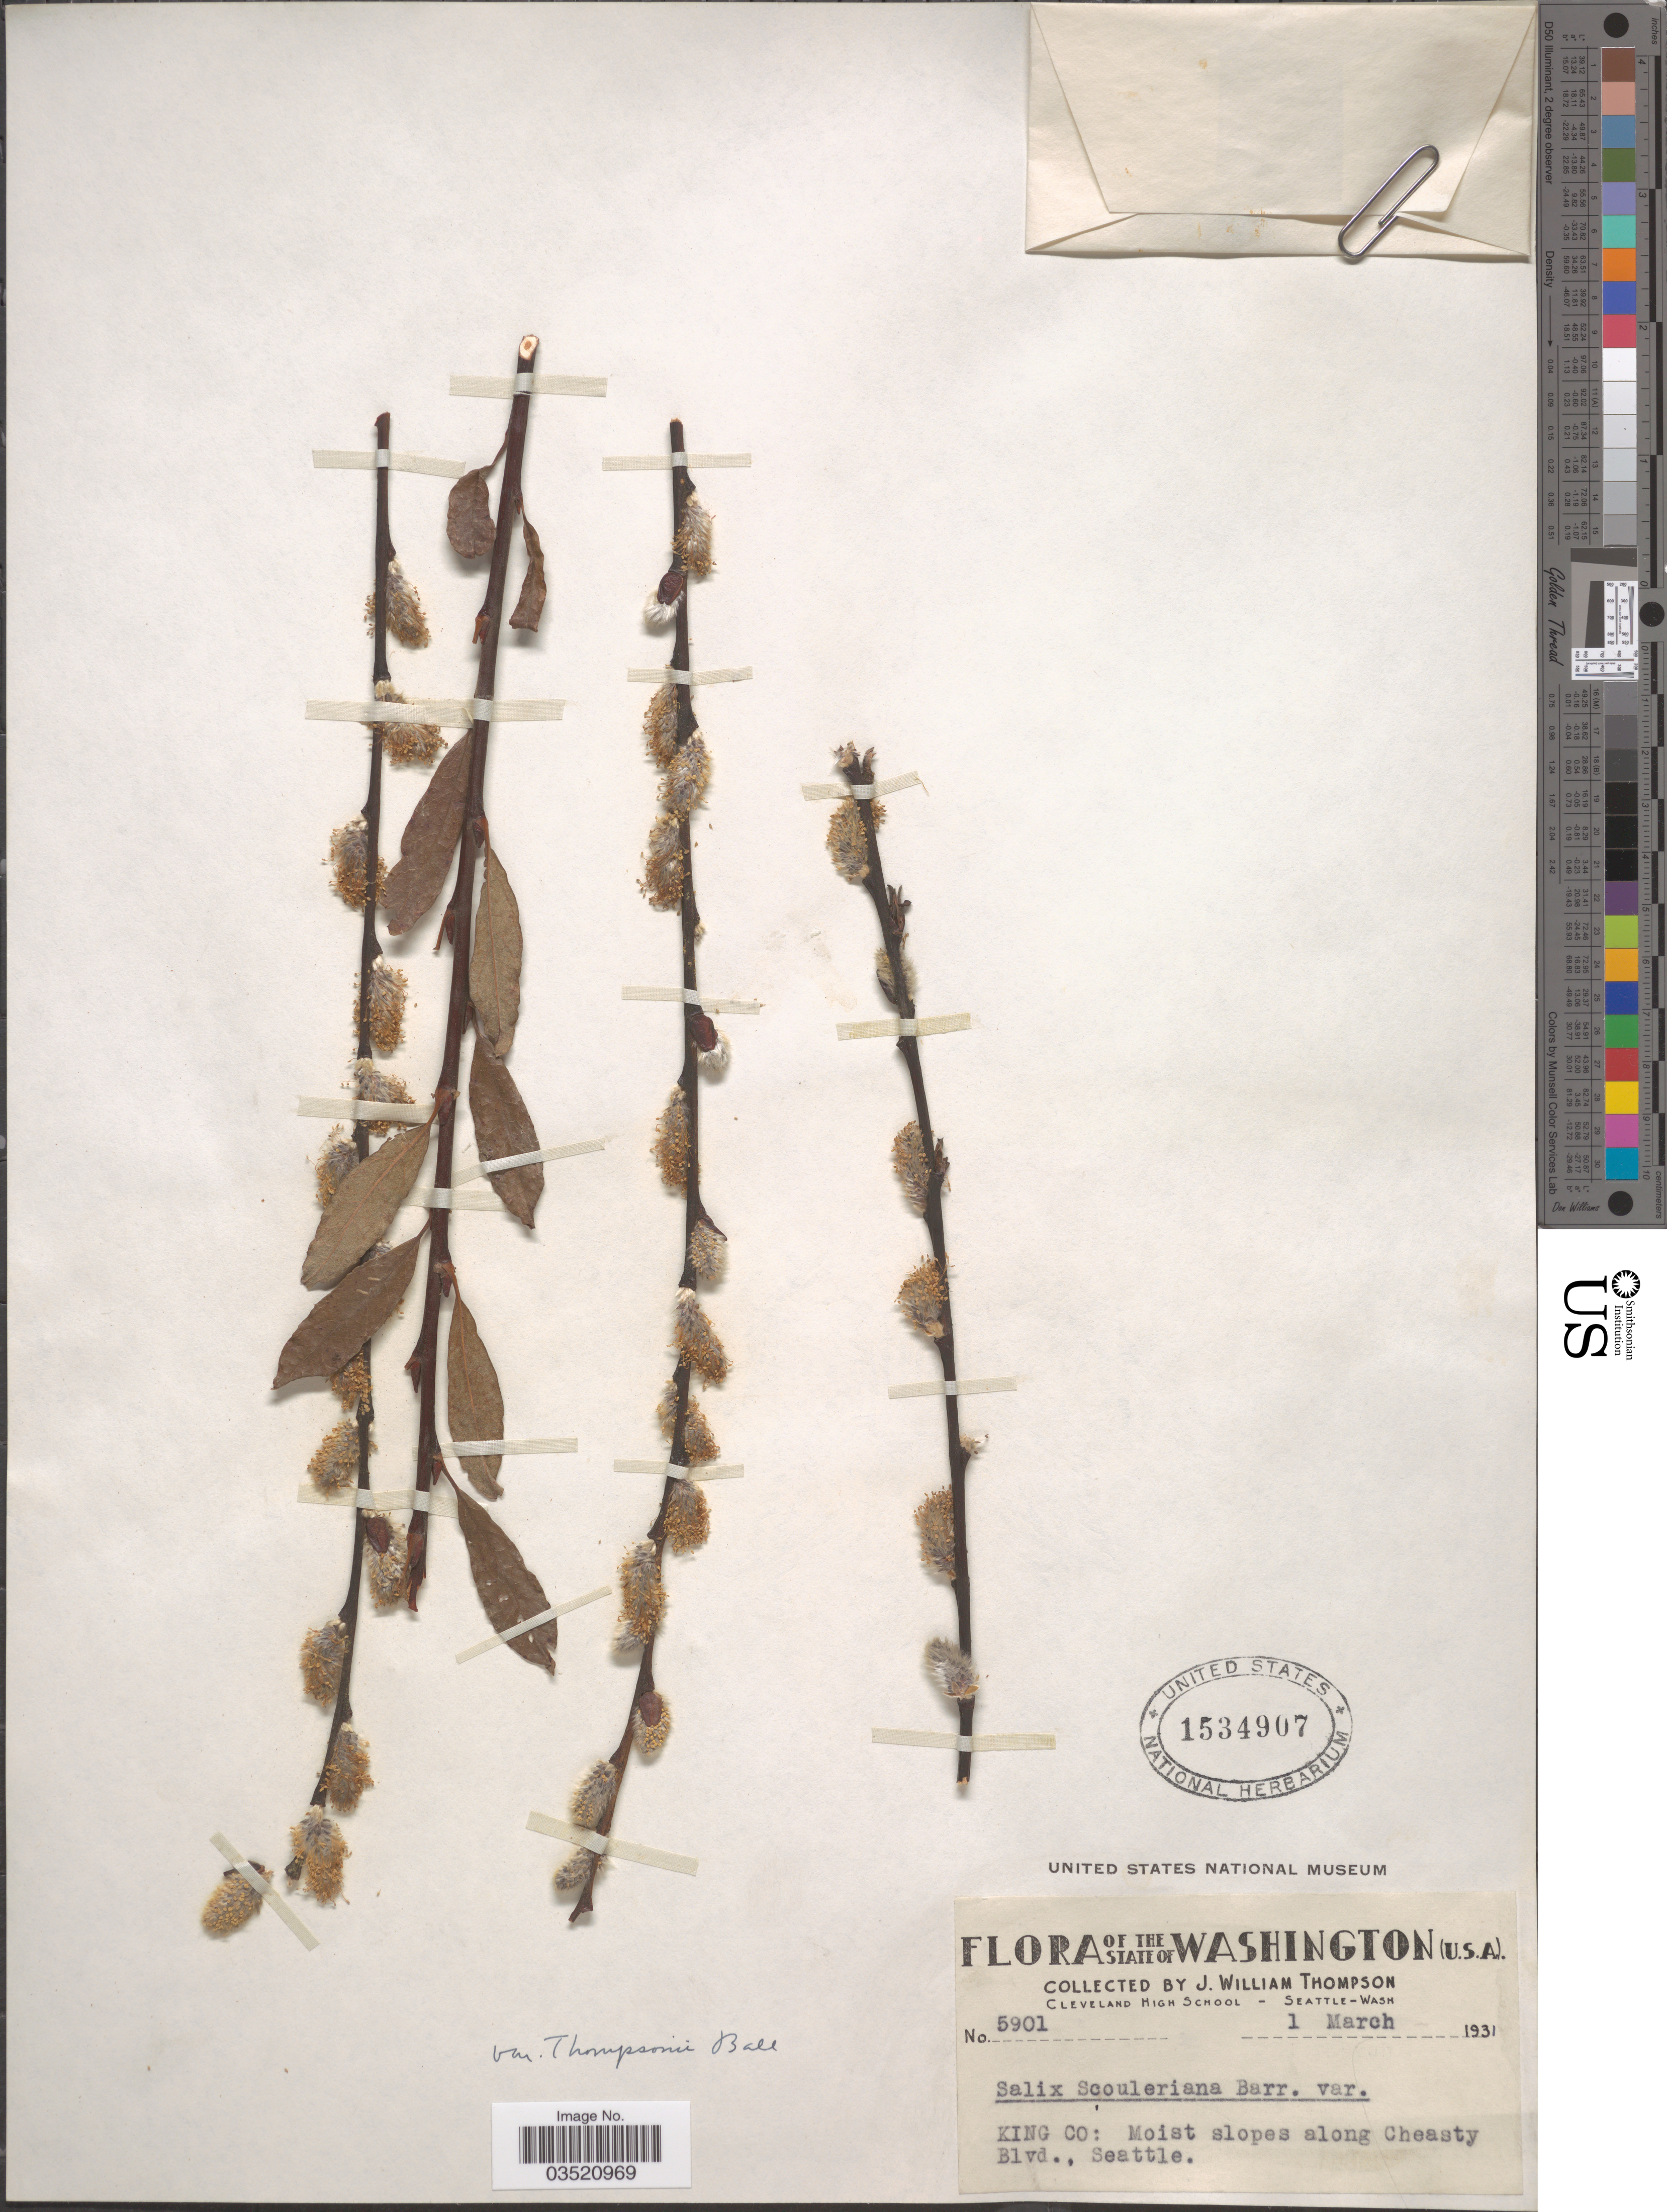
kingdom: Plantae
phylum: Tracheophyta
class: Magnoliopsida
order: Malpighiales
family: Salicaceae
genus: Salix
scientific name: Salix scouleriana var. thompsonii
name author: C.R. Ball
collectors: J. W. Thompson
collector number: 5901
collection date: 1931-03-01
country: United States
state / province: Washington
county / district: King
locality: King Co: Moist slopes along Cheasty Blvd., Seattle.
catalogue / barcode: US 1534907